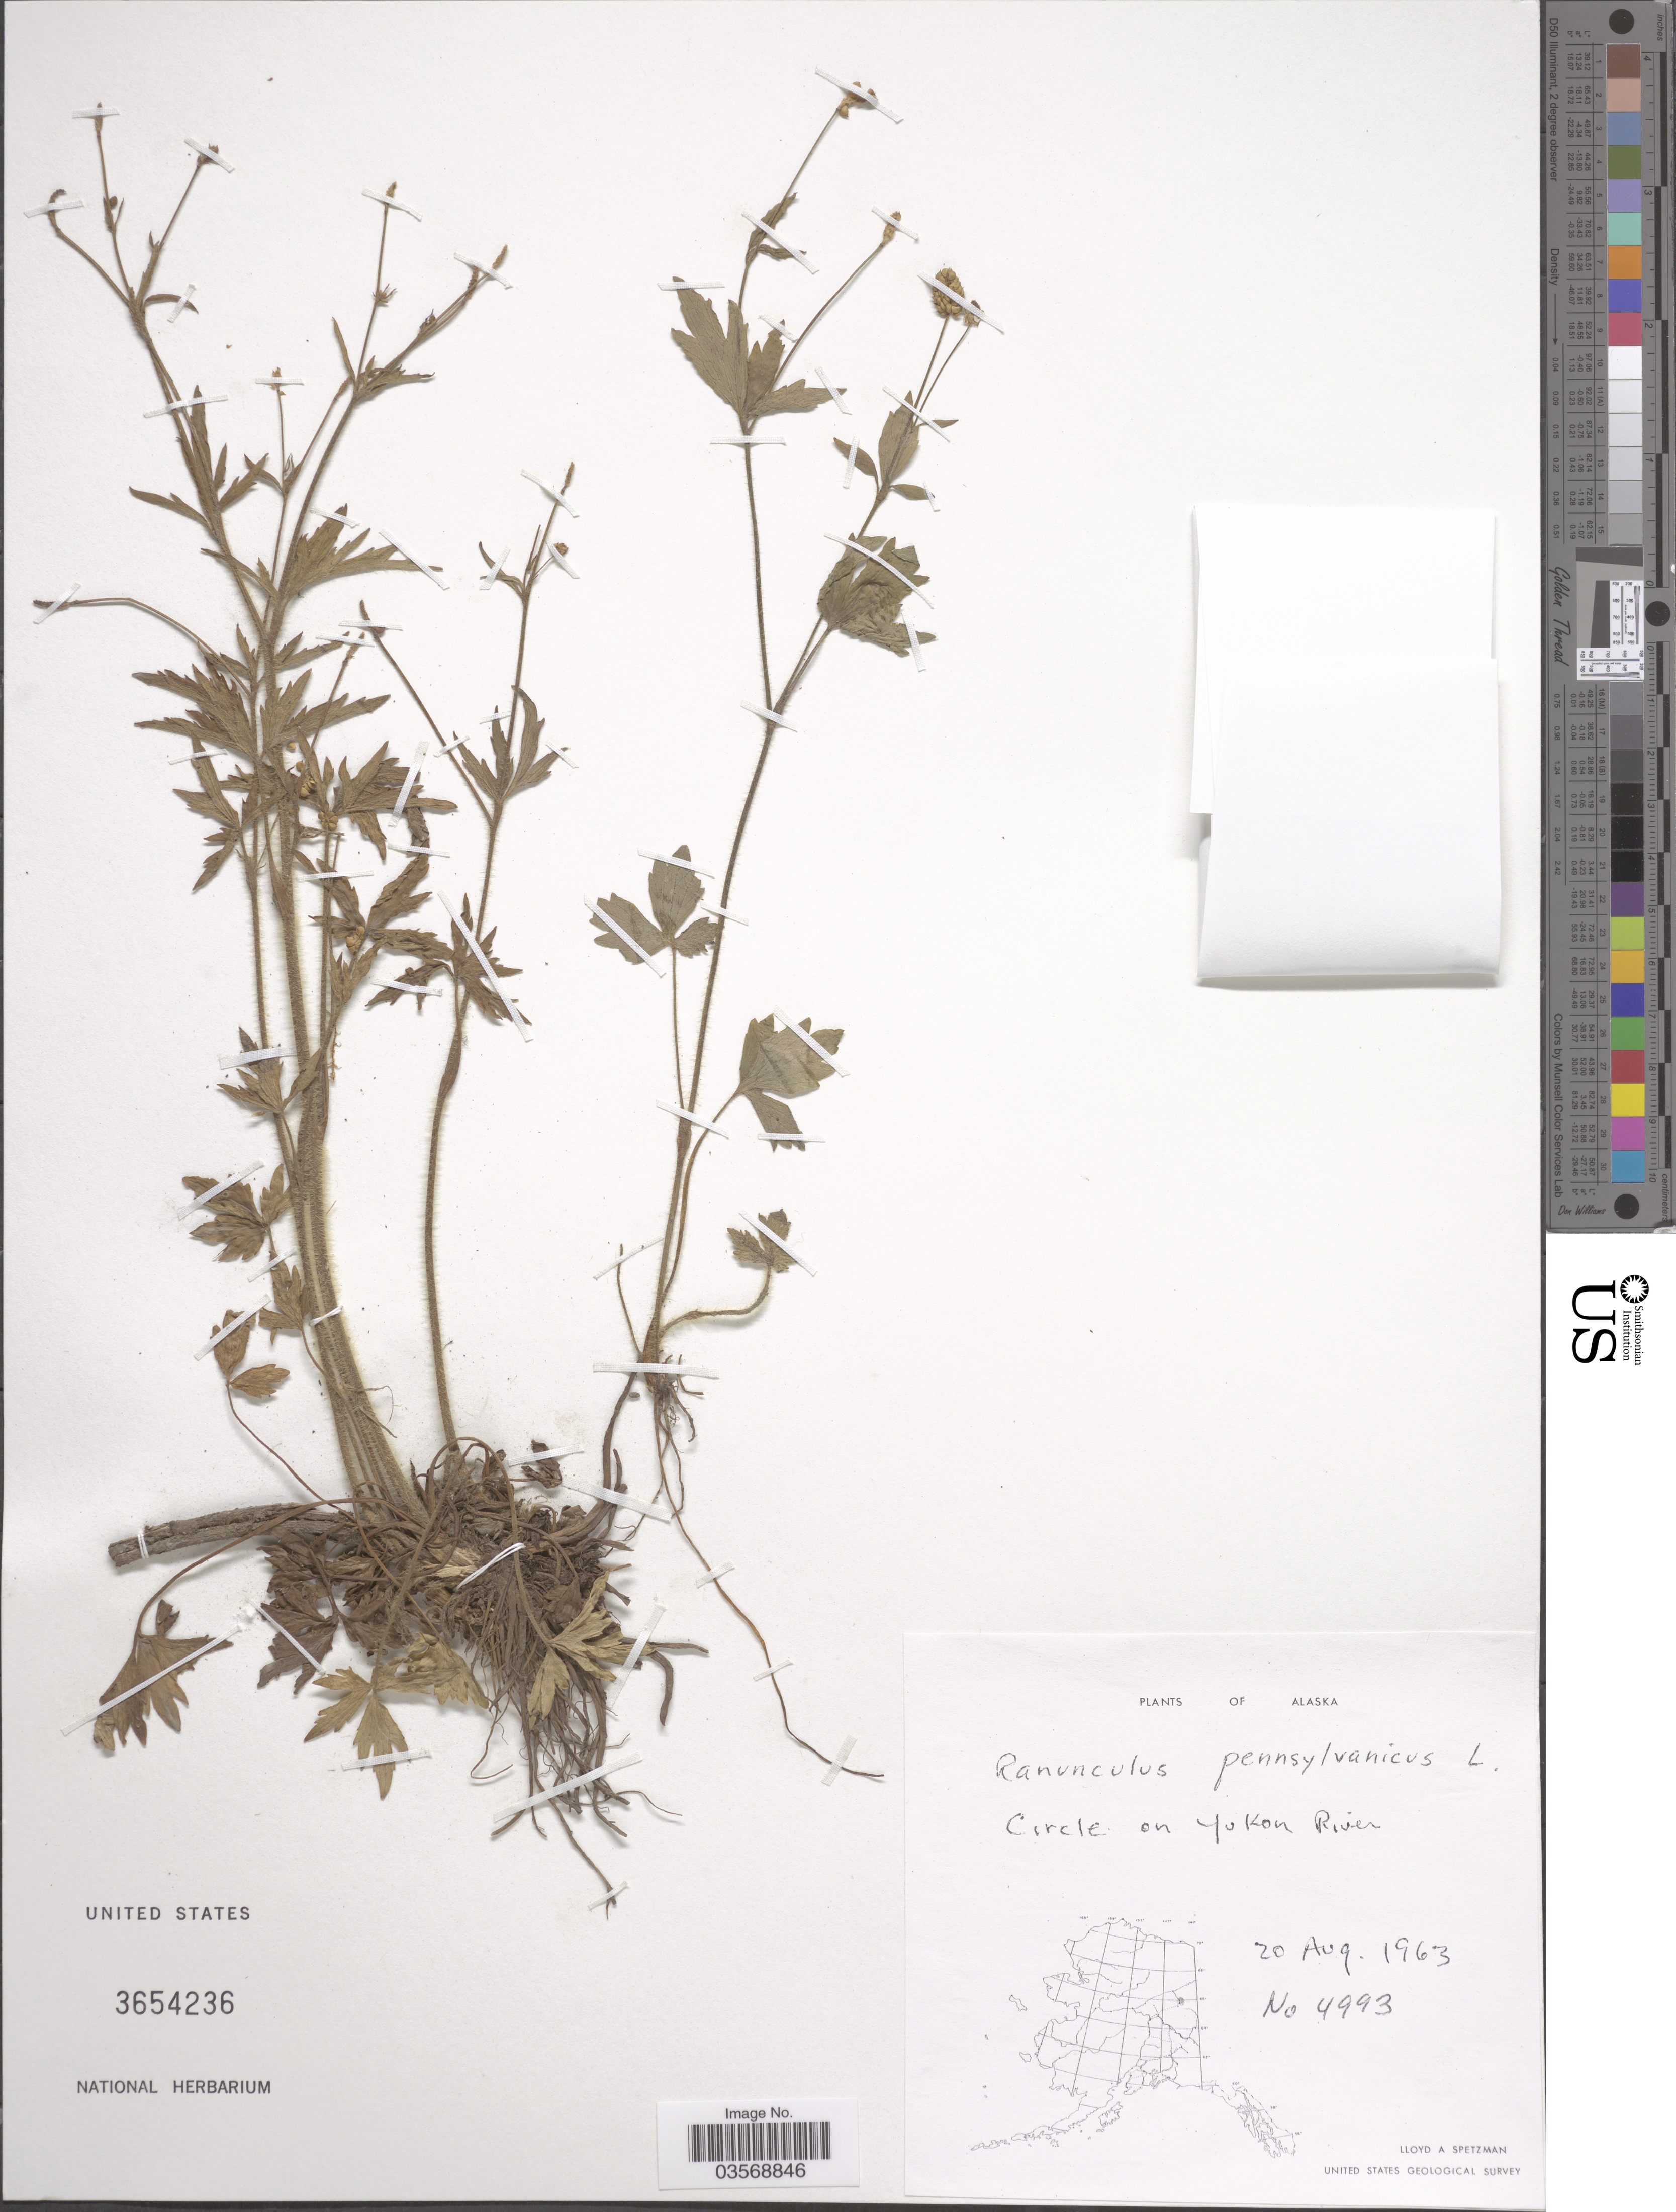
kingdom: Plantae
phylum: Tracheophyta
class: Magnoliopsida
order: Ranunculales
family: Ranunculaceae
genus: Ranunculus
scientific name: Ranunculus pensylvanicus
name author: L. f.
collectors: L. Spetzman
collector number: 4993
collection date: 1963-08-20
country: United States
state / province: Alaska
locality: Circle on Yukon River.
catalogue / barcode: US 3654236